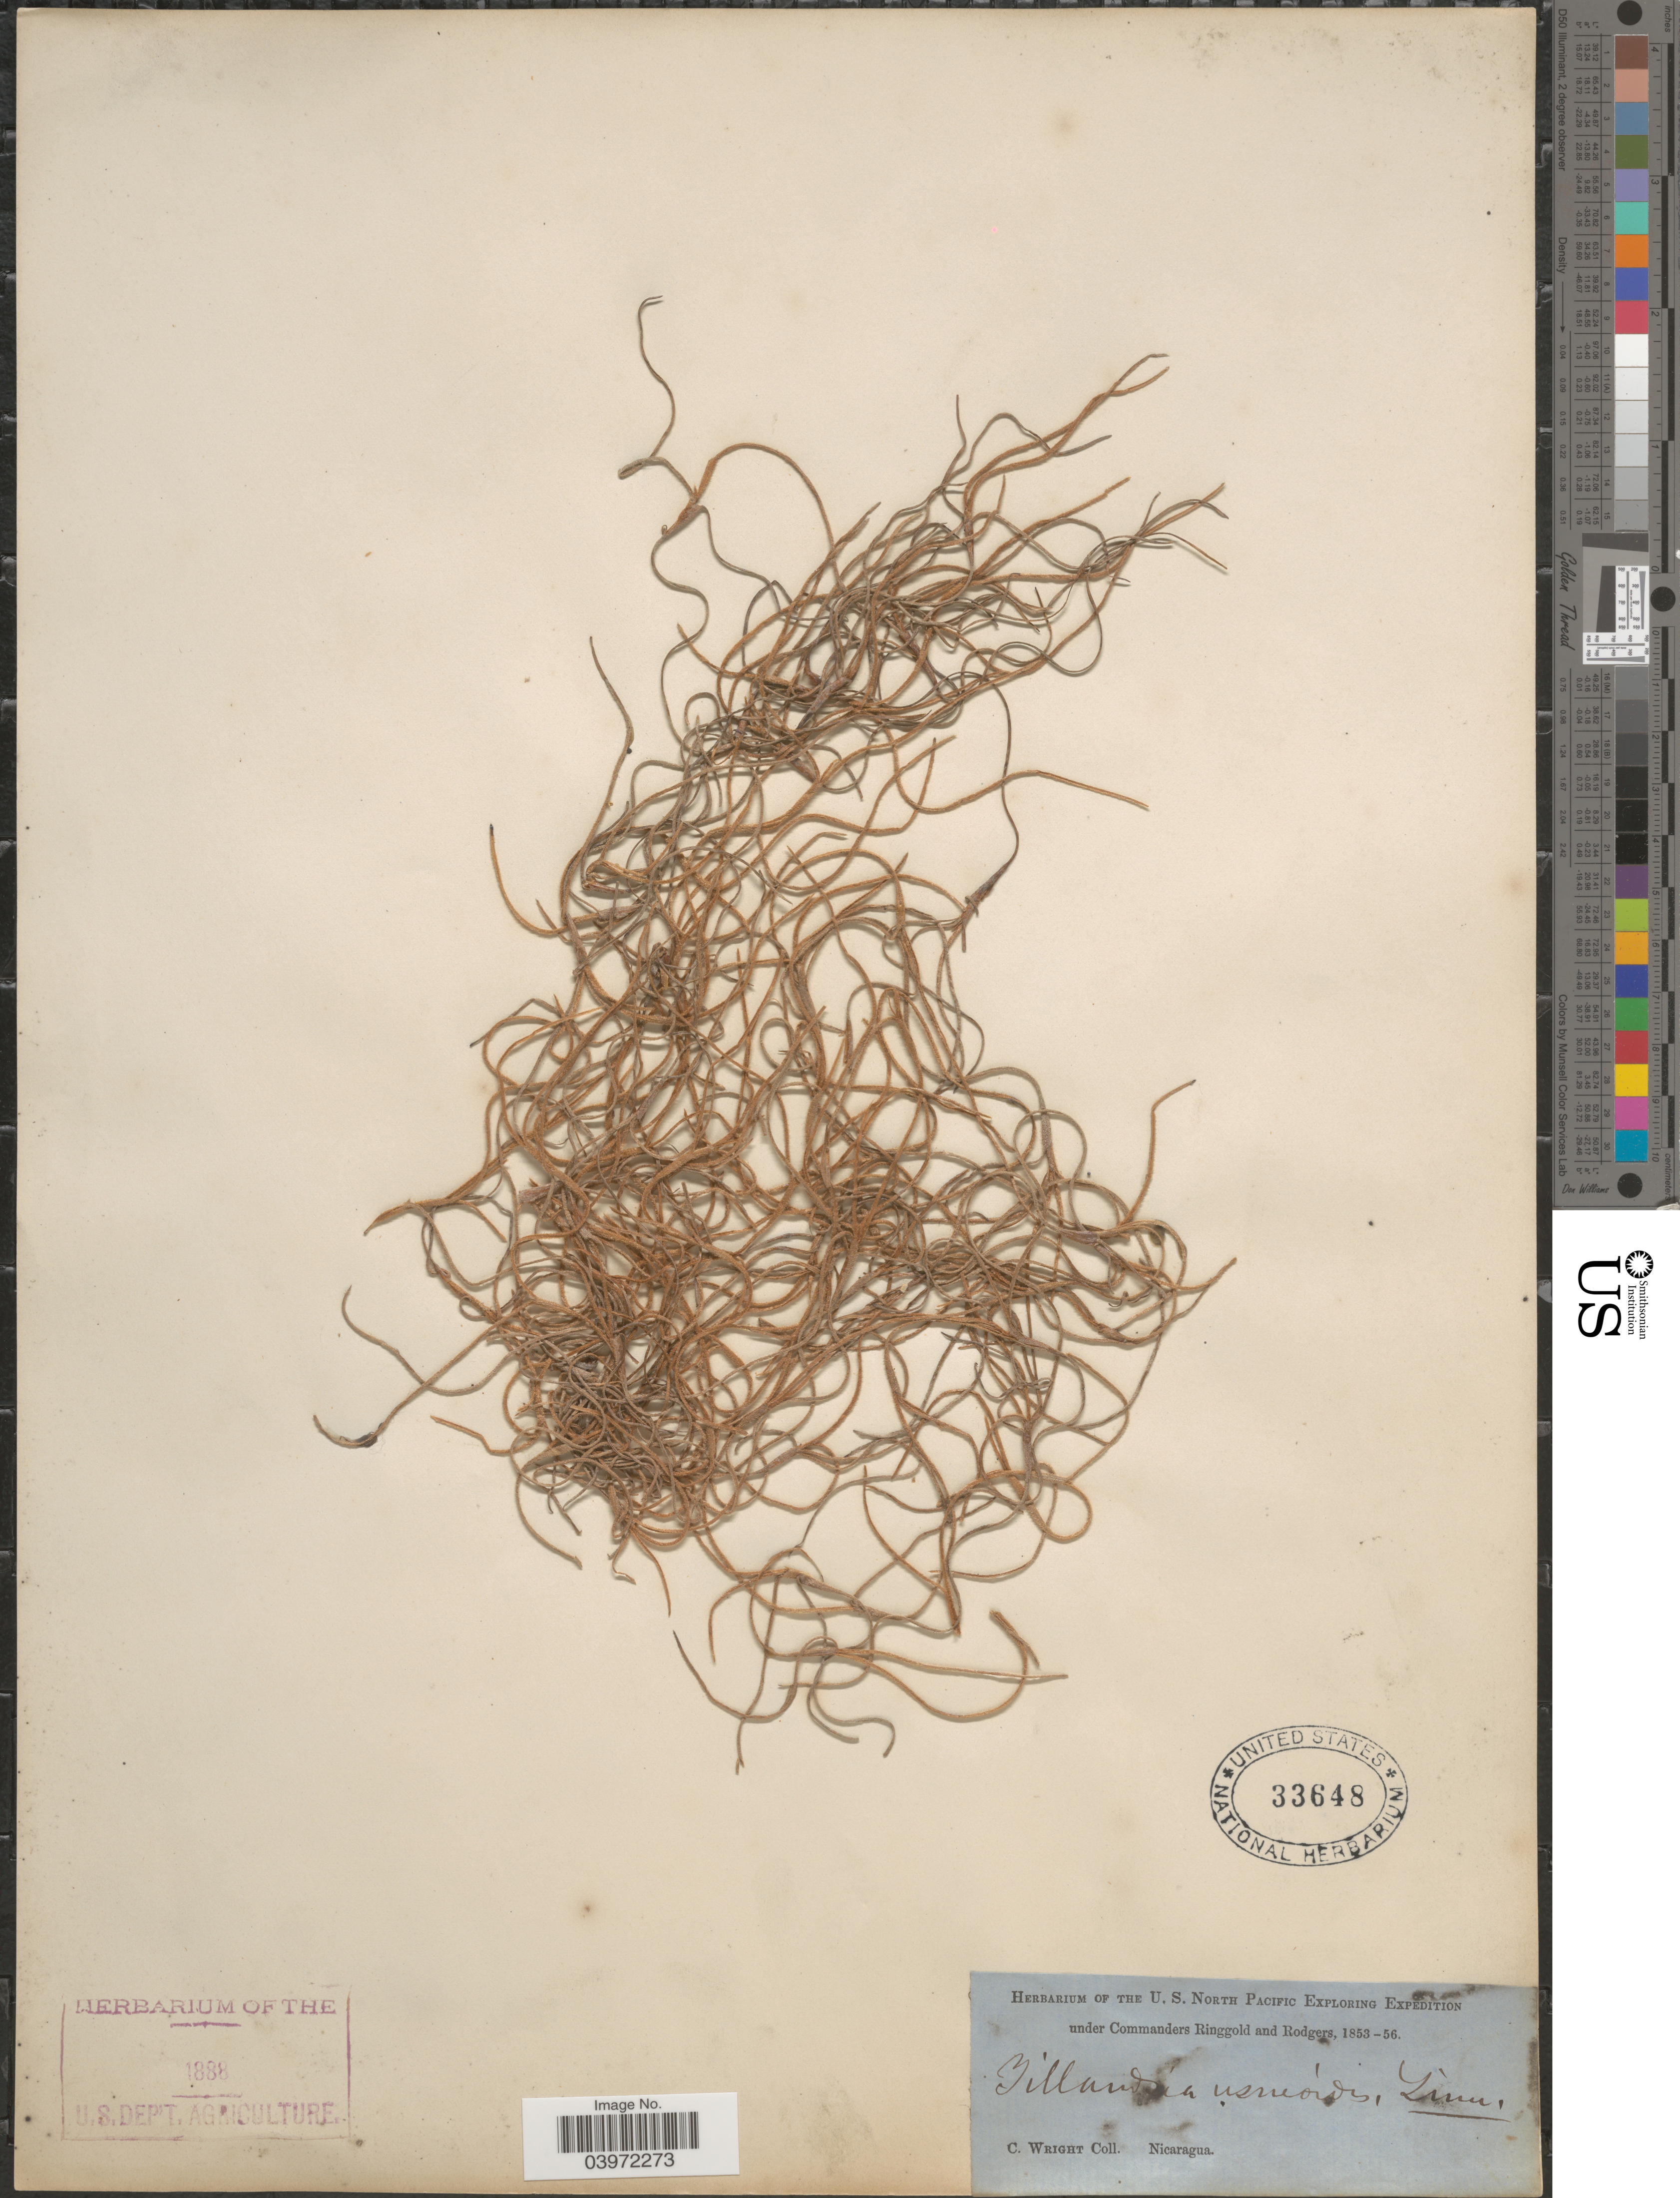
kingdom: Plantae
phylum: Tracheophyta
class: Liliopsida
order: Poales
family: Bromeliaceae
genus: Tillandsia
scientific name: Tillandsia usneoides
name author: (L.) L.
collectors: C. Wright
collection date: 1853/1856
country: Nicaragua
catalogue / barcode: US 33648